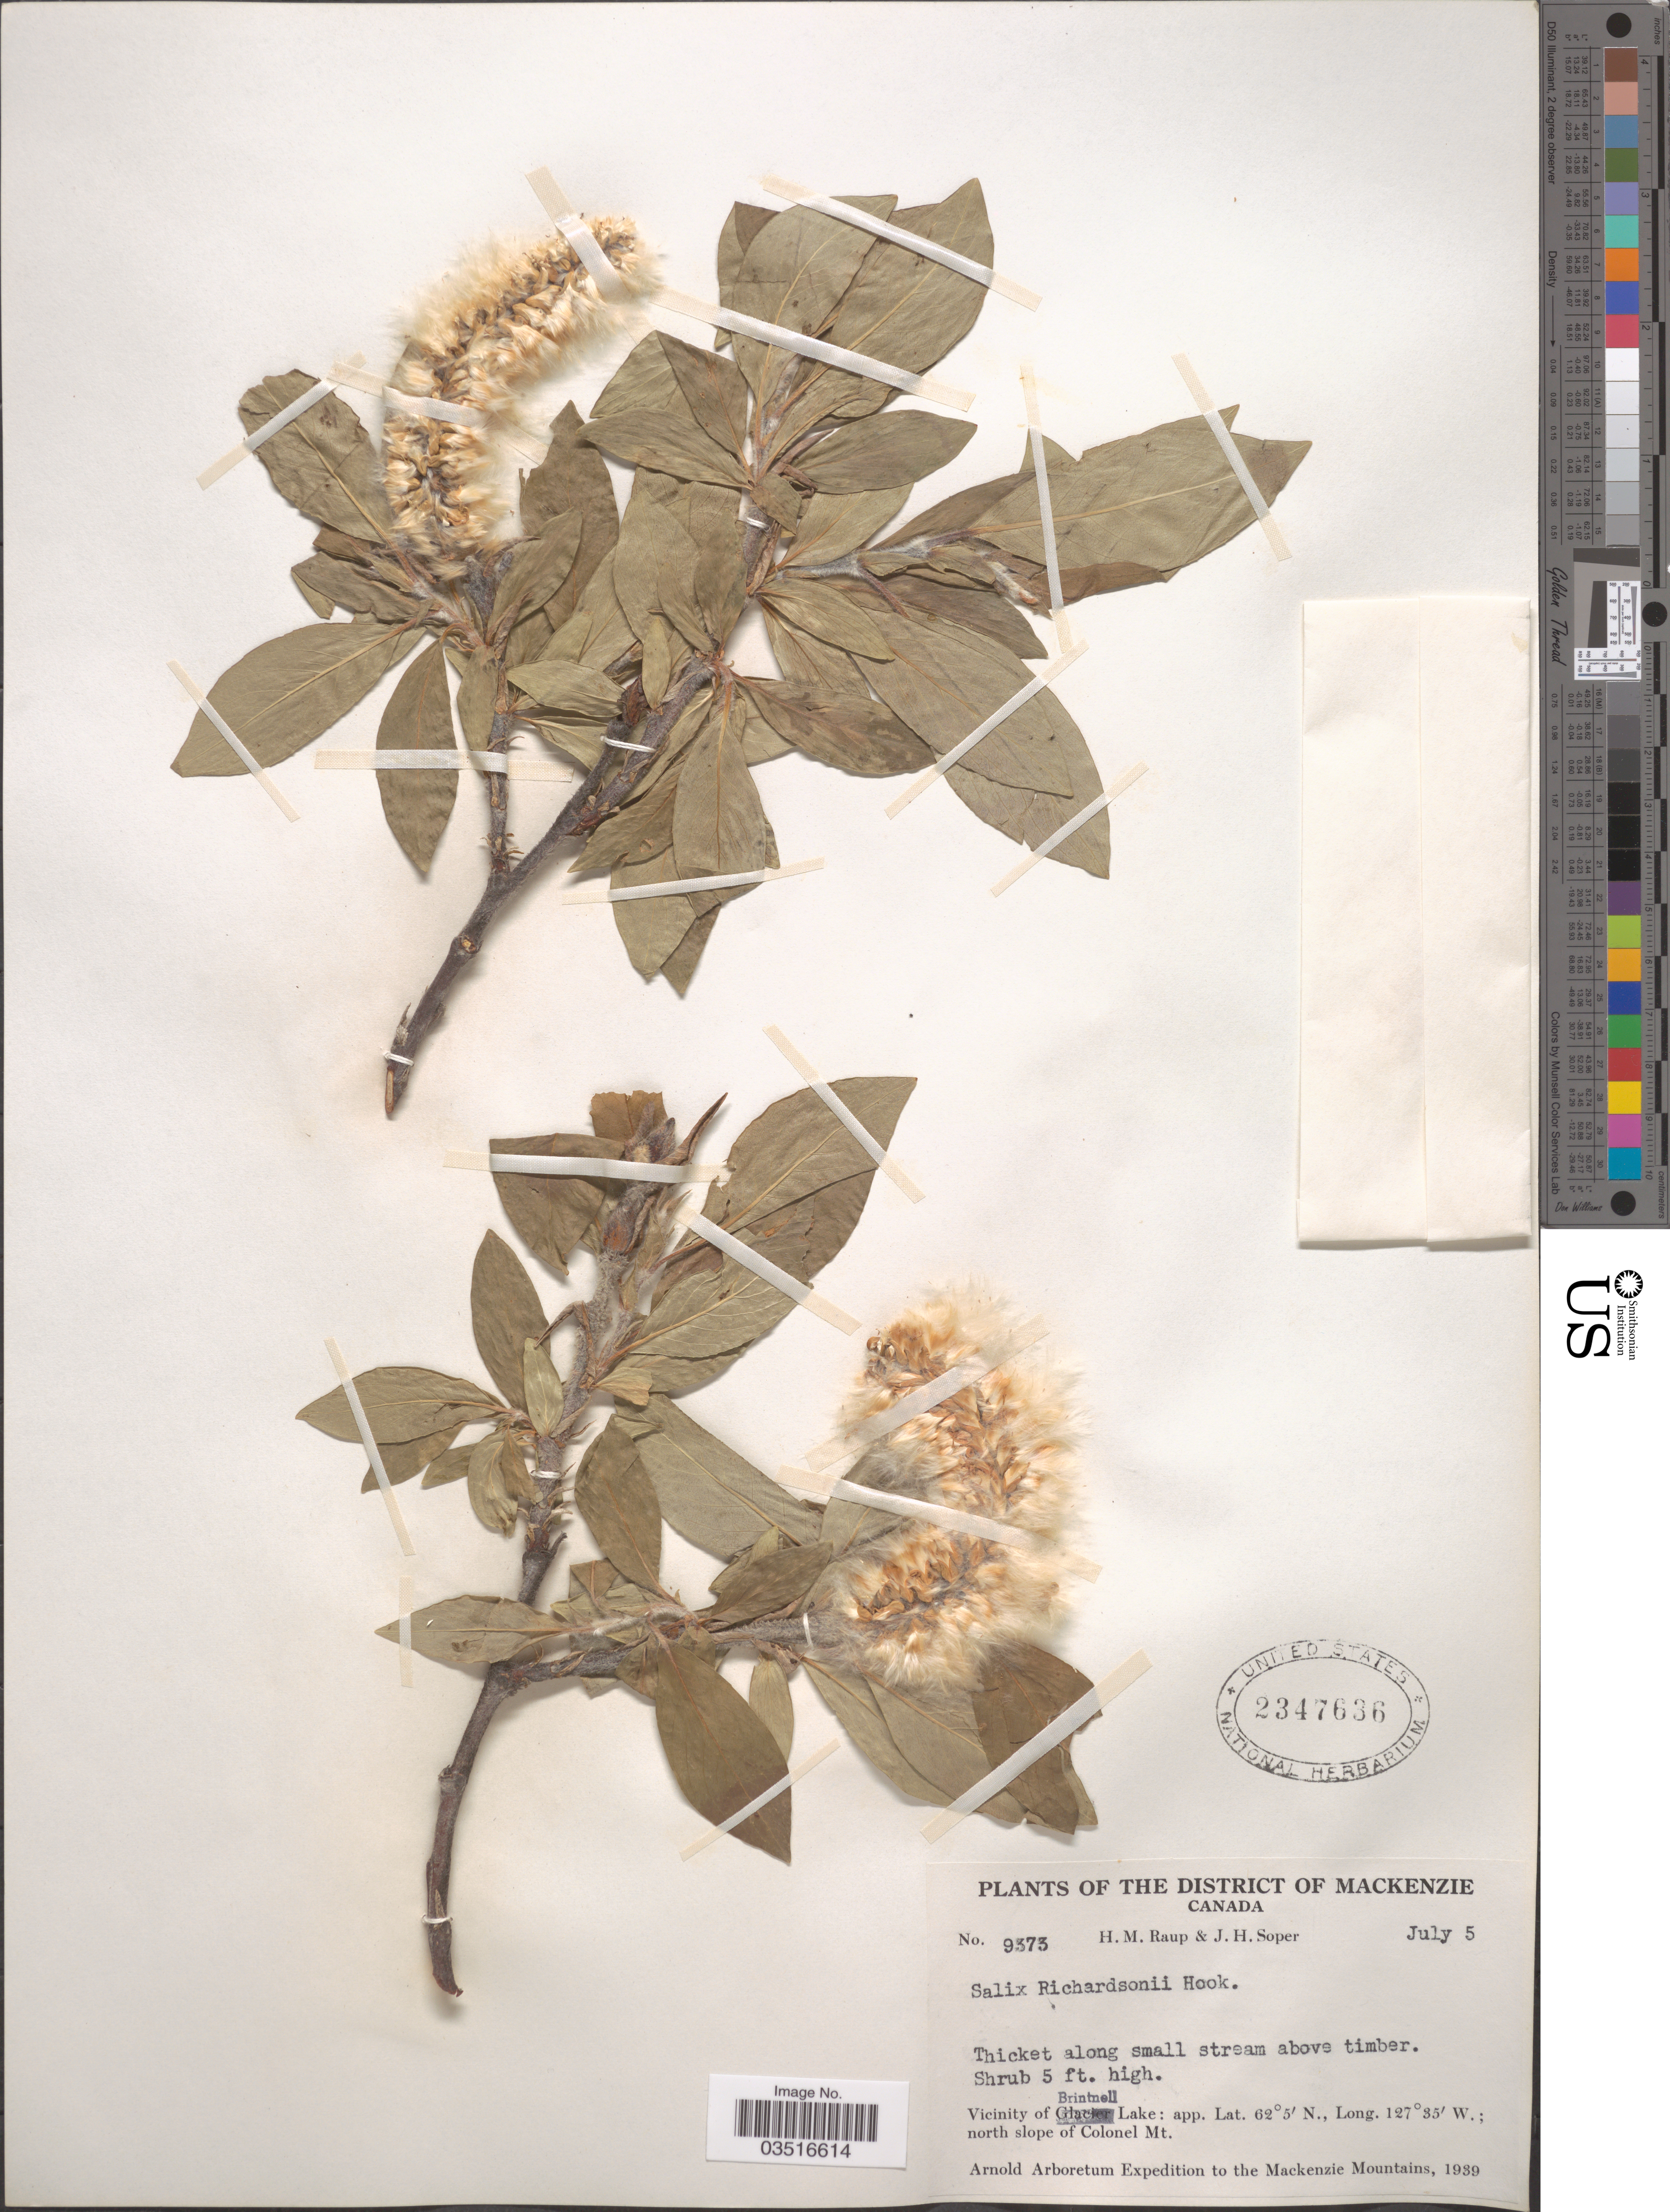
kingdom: Plantae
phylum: Tracheophyta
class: Magnoliopsida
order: Malpighiales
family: Salicaceae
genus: Salix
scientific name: Salix richardsonii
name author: Hook.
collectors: H. Raup & J. H. Soper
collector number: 9373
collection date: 1939-07-05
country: Canada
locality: The District of Mackenzie. Thicket along small stream above timber. Vicinity of Brintnell Lake; north slope of Colonel Mt. Mackenzie Mountains.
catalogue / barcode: US 2347636